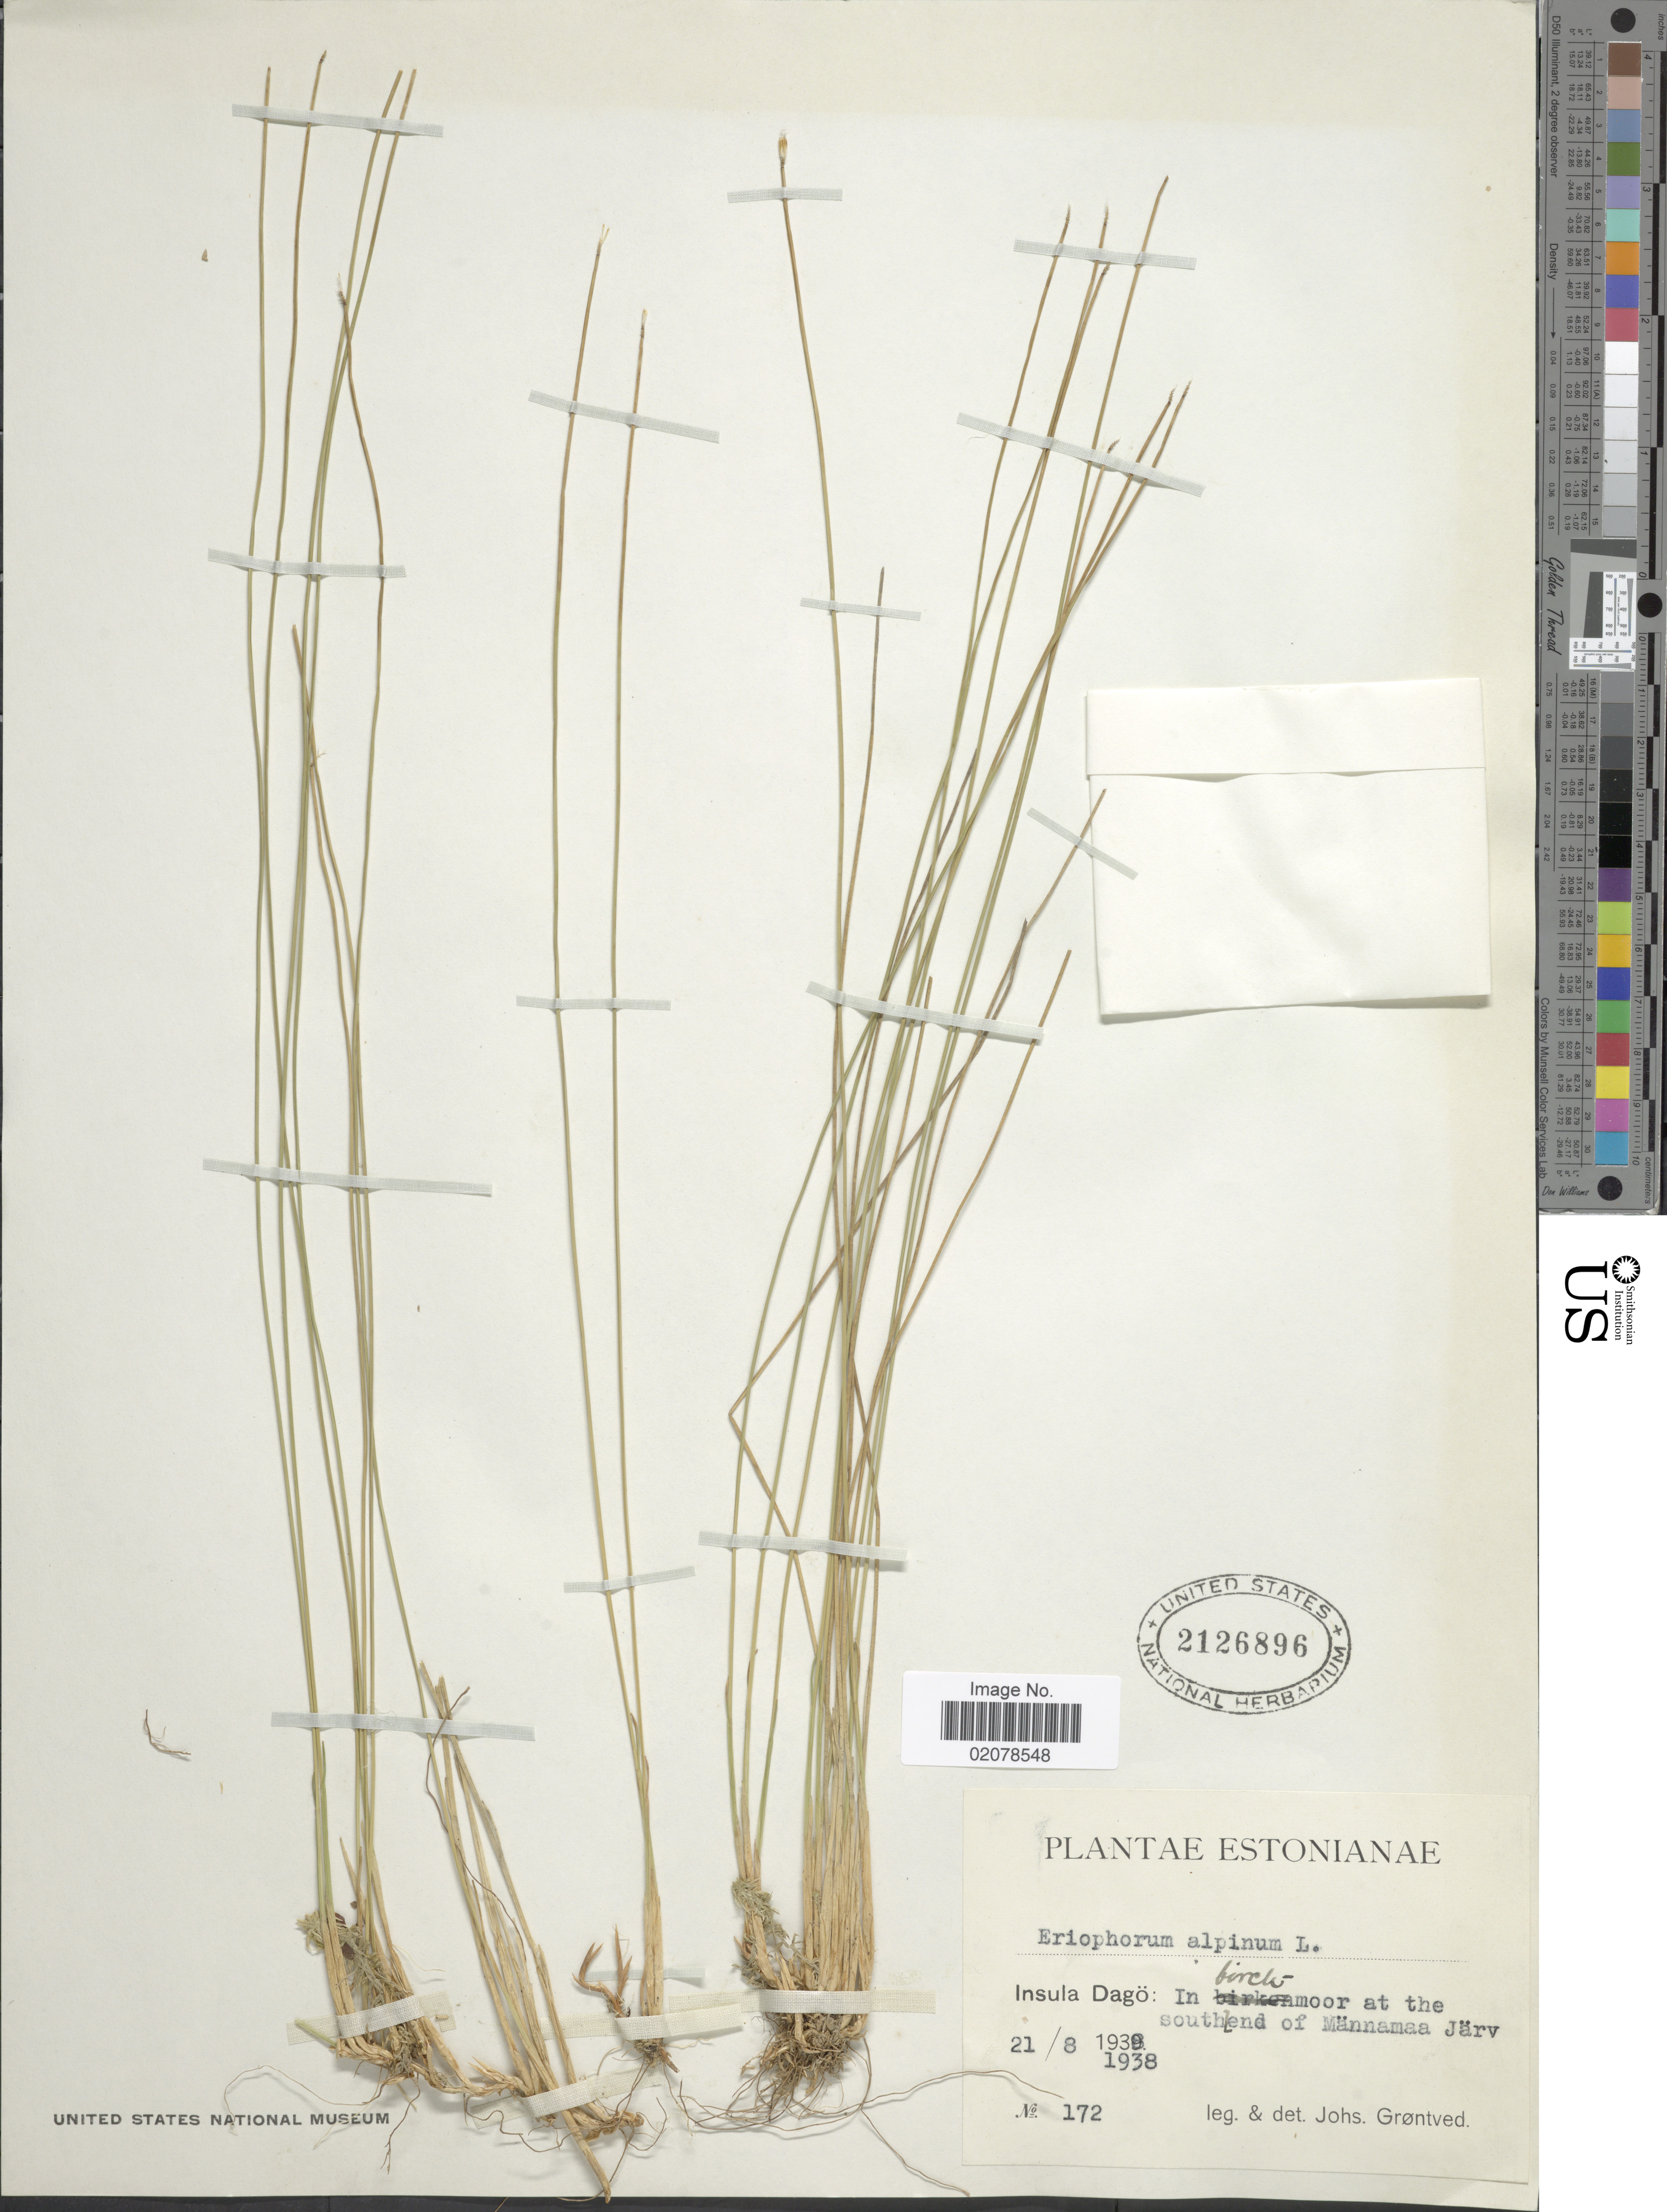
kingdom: Plantae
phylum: Tracheophyta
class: Liliopsida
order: Poales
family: Cyperaceae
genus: Trichophorum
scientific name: Trichophorum alpinum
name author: (L.) Pers.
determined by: Strong, M. T., (US), Smithsonian Institution - National Museum of Natural History (UNITED STATES)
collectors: J. Gröntved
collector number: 172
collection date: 1938-08-21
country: Estonia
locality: Insula Dagö: In birckmoor [interpreted] at the south end of Männamaa Järv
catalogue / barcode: US 2126896